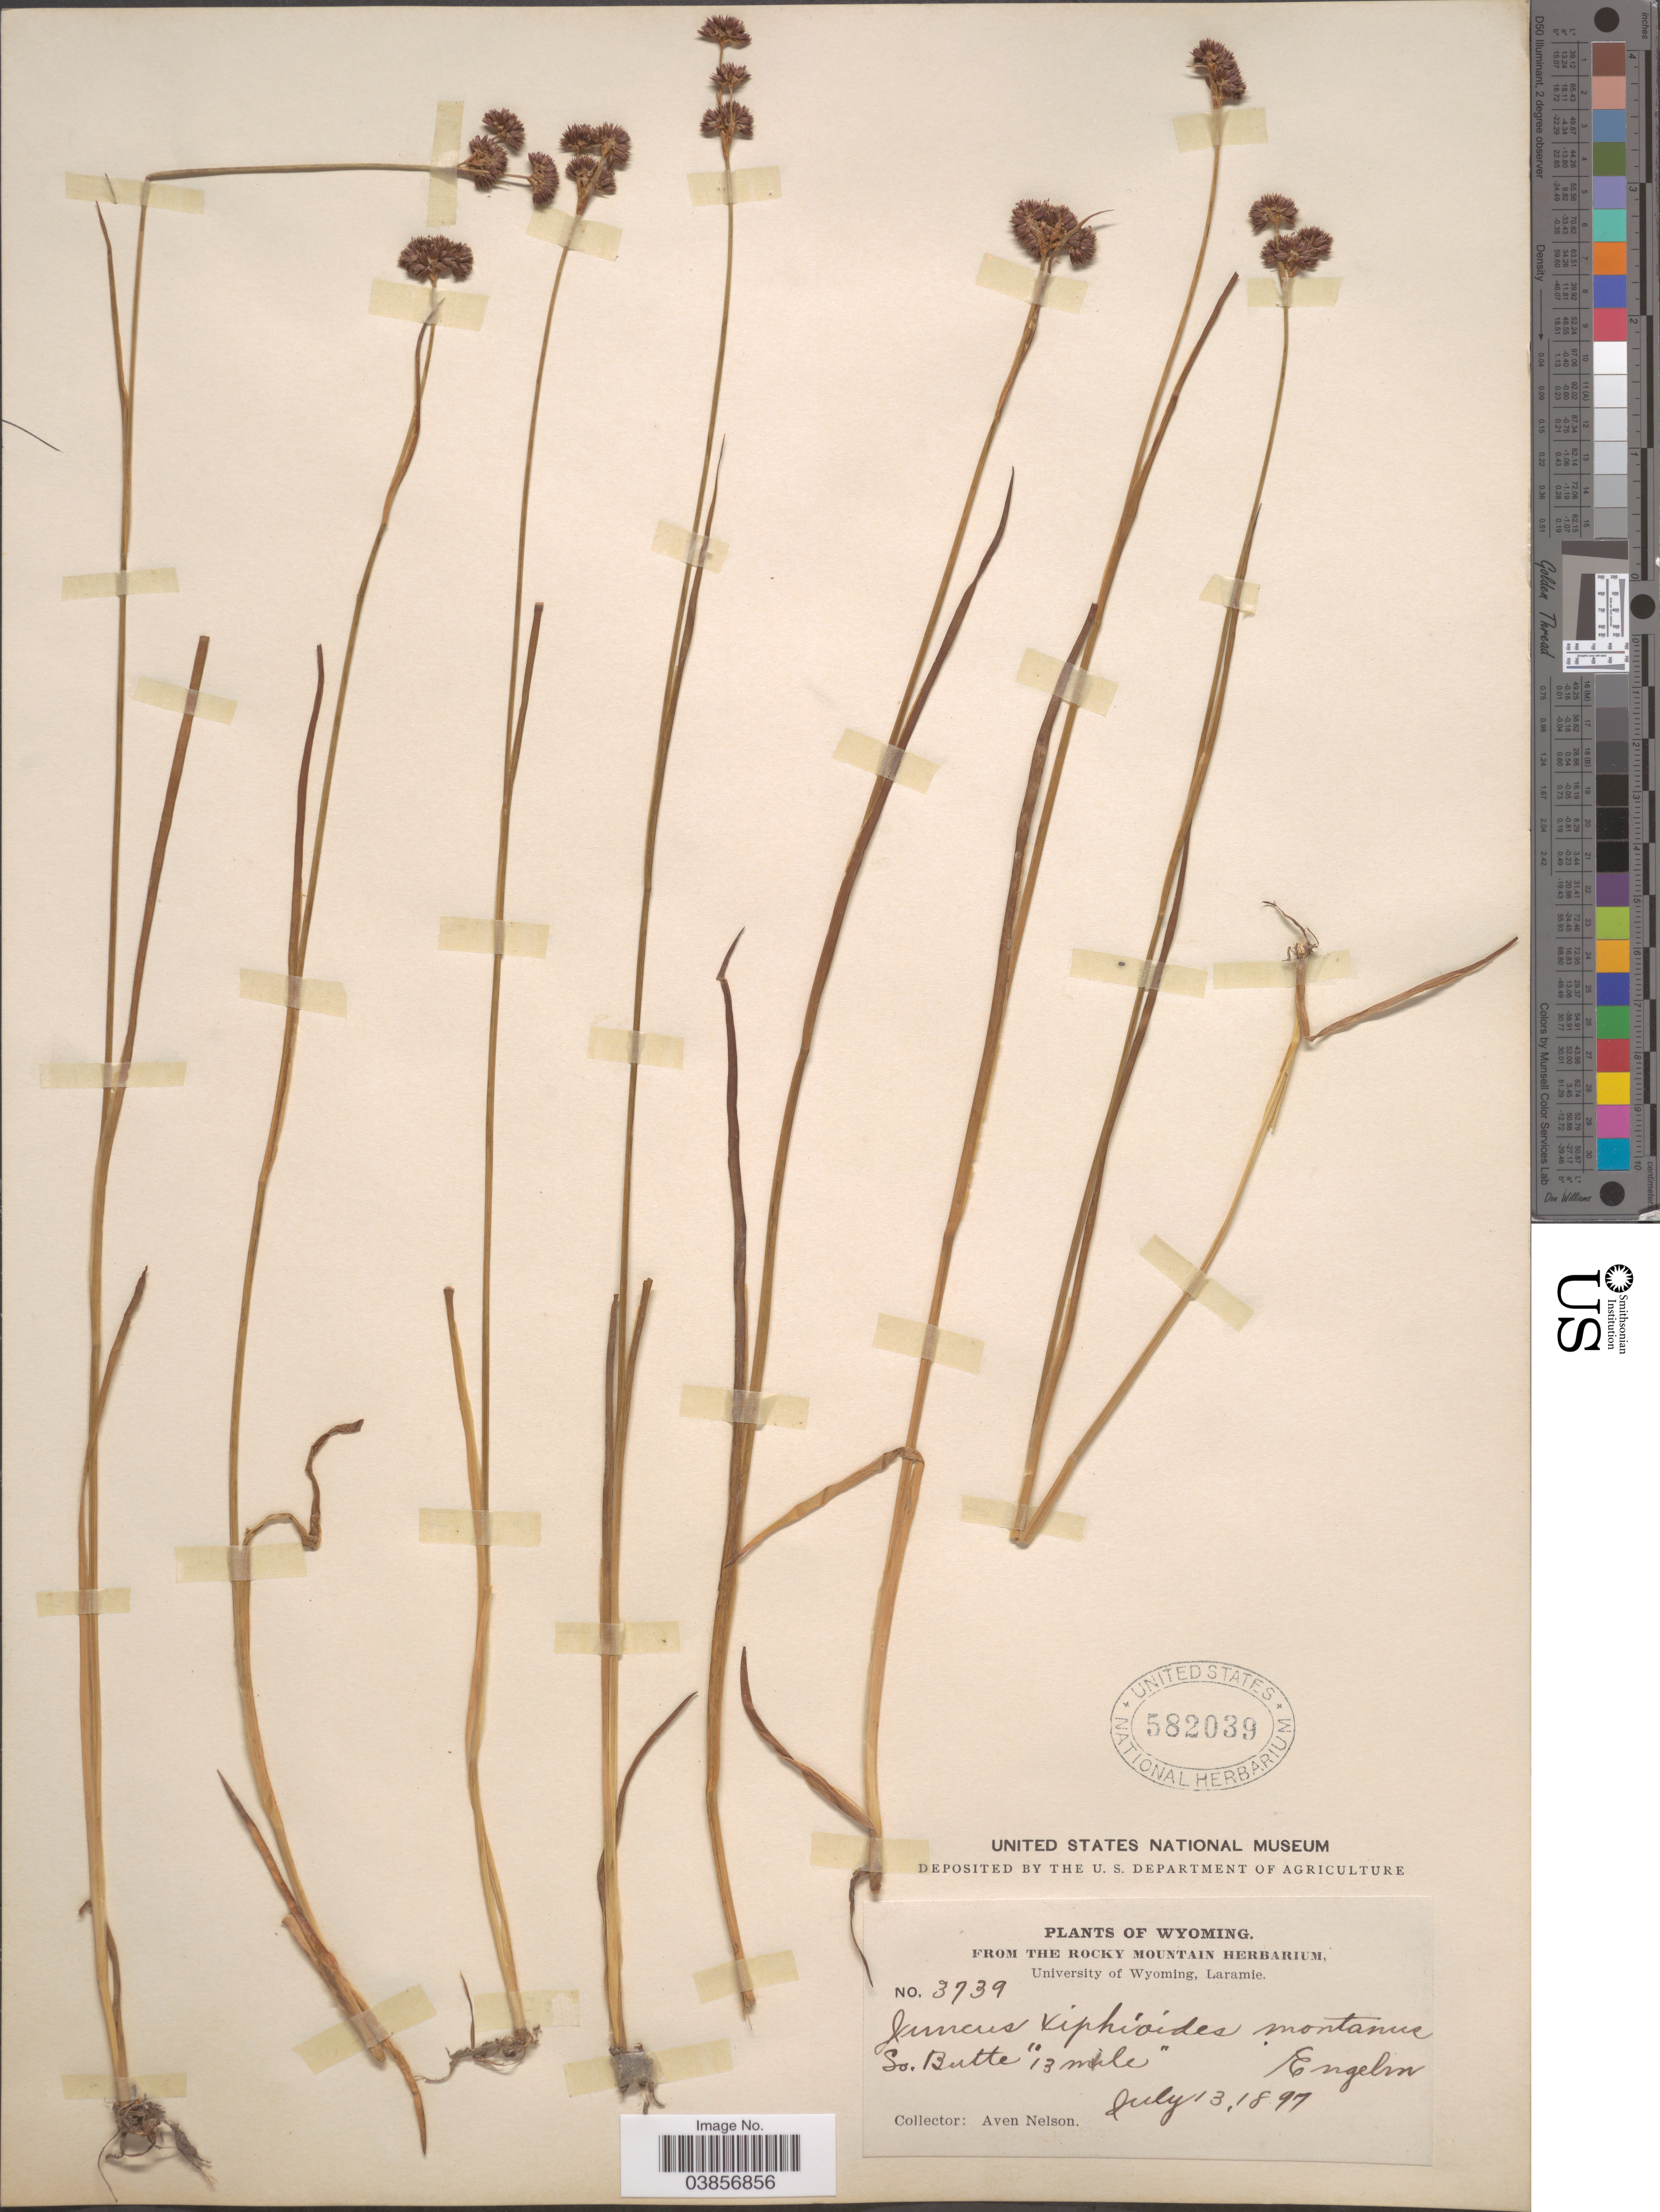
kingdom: Plantae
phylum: Tracheophyta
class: Liliopsida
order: Poales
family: Juncaceae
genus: Juncus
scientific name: Juncus saximontanus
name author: A. Nelson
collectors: A. Nelson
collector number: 3739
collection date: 1897-07-13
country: United States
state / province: Wyoming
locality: So. Butte "13 mile".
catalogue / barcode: US 582039